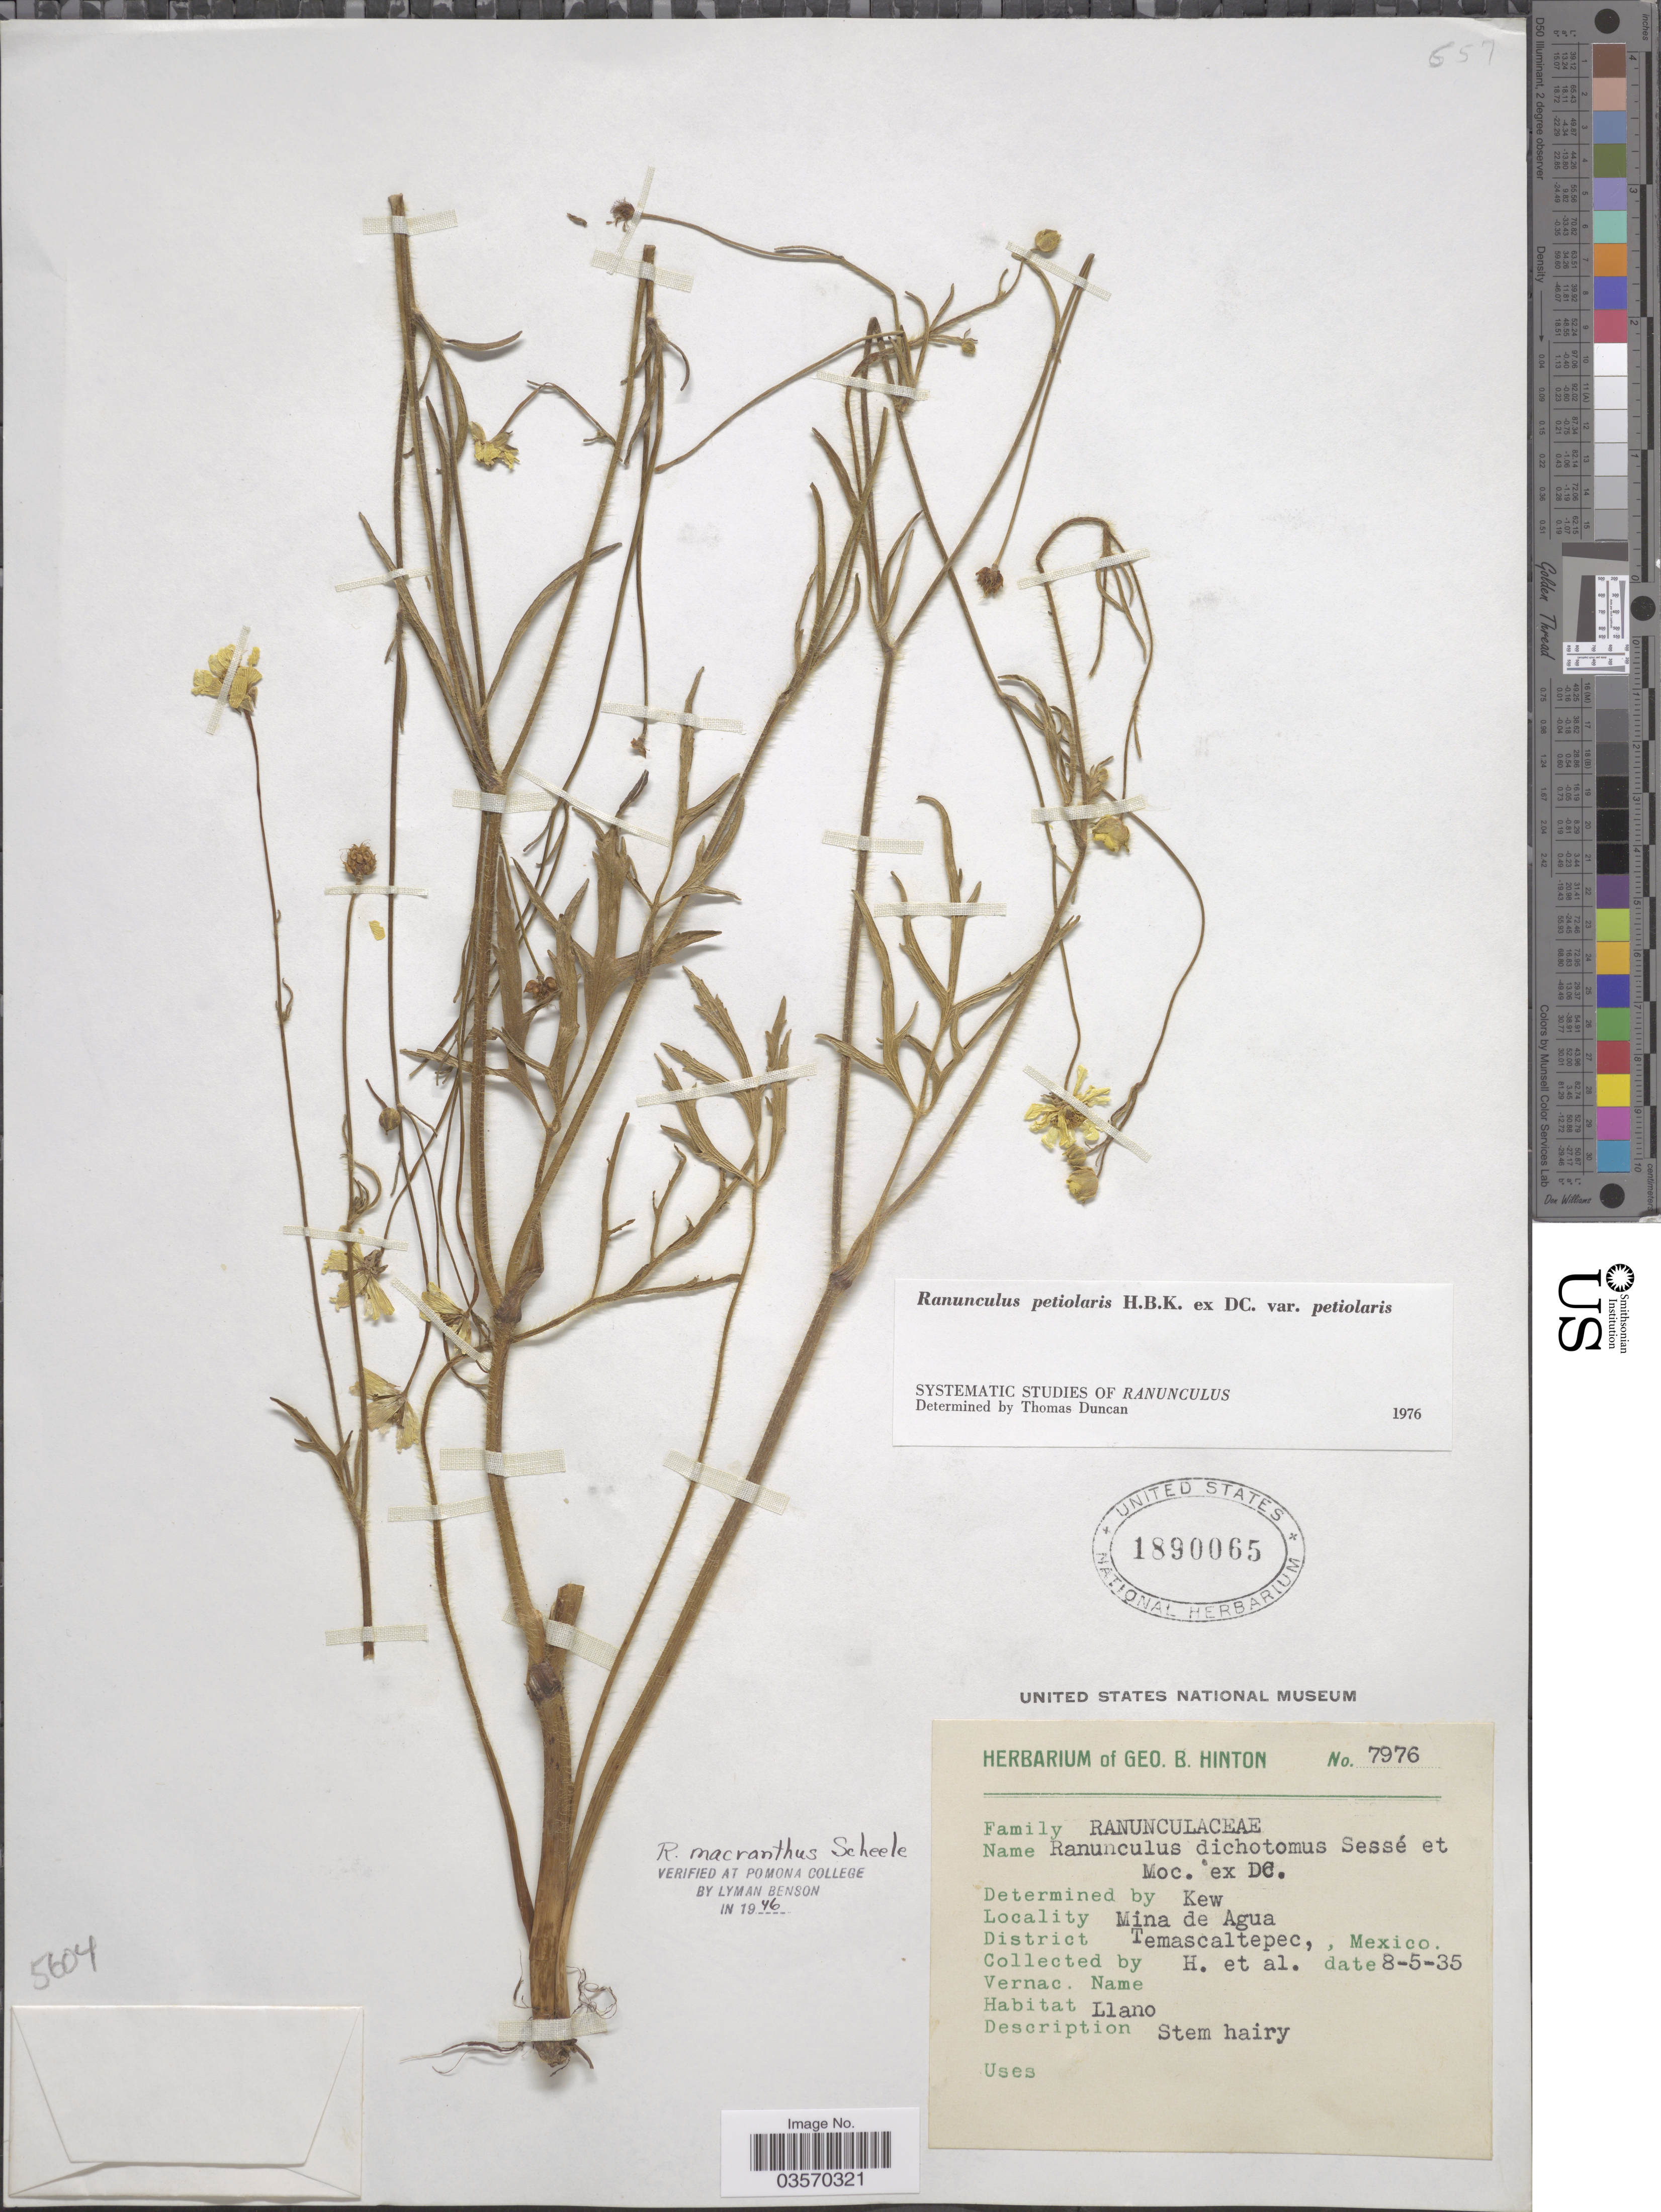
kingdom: Plantae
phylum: Tracheophyta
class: Magnoliopsida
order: Ranunculales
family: Ranunculaceae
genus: Ranunculus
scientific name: Ranunculus petiolaris var. petiolaris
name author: Kunth ex DC.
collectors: G. B. Hinton & et al.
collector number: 7976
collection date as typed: Transcribed d/m/y: 8/5/35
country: Mexico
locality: Mina de Agua, District Temascaltepec.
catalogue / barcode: US 1890065